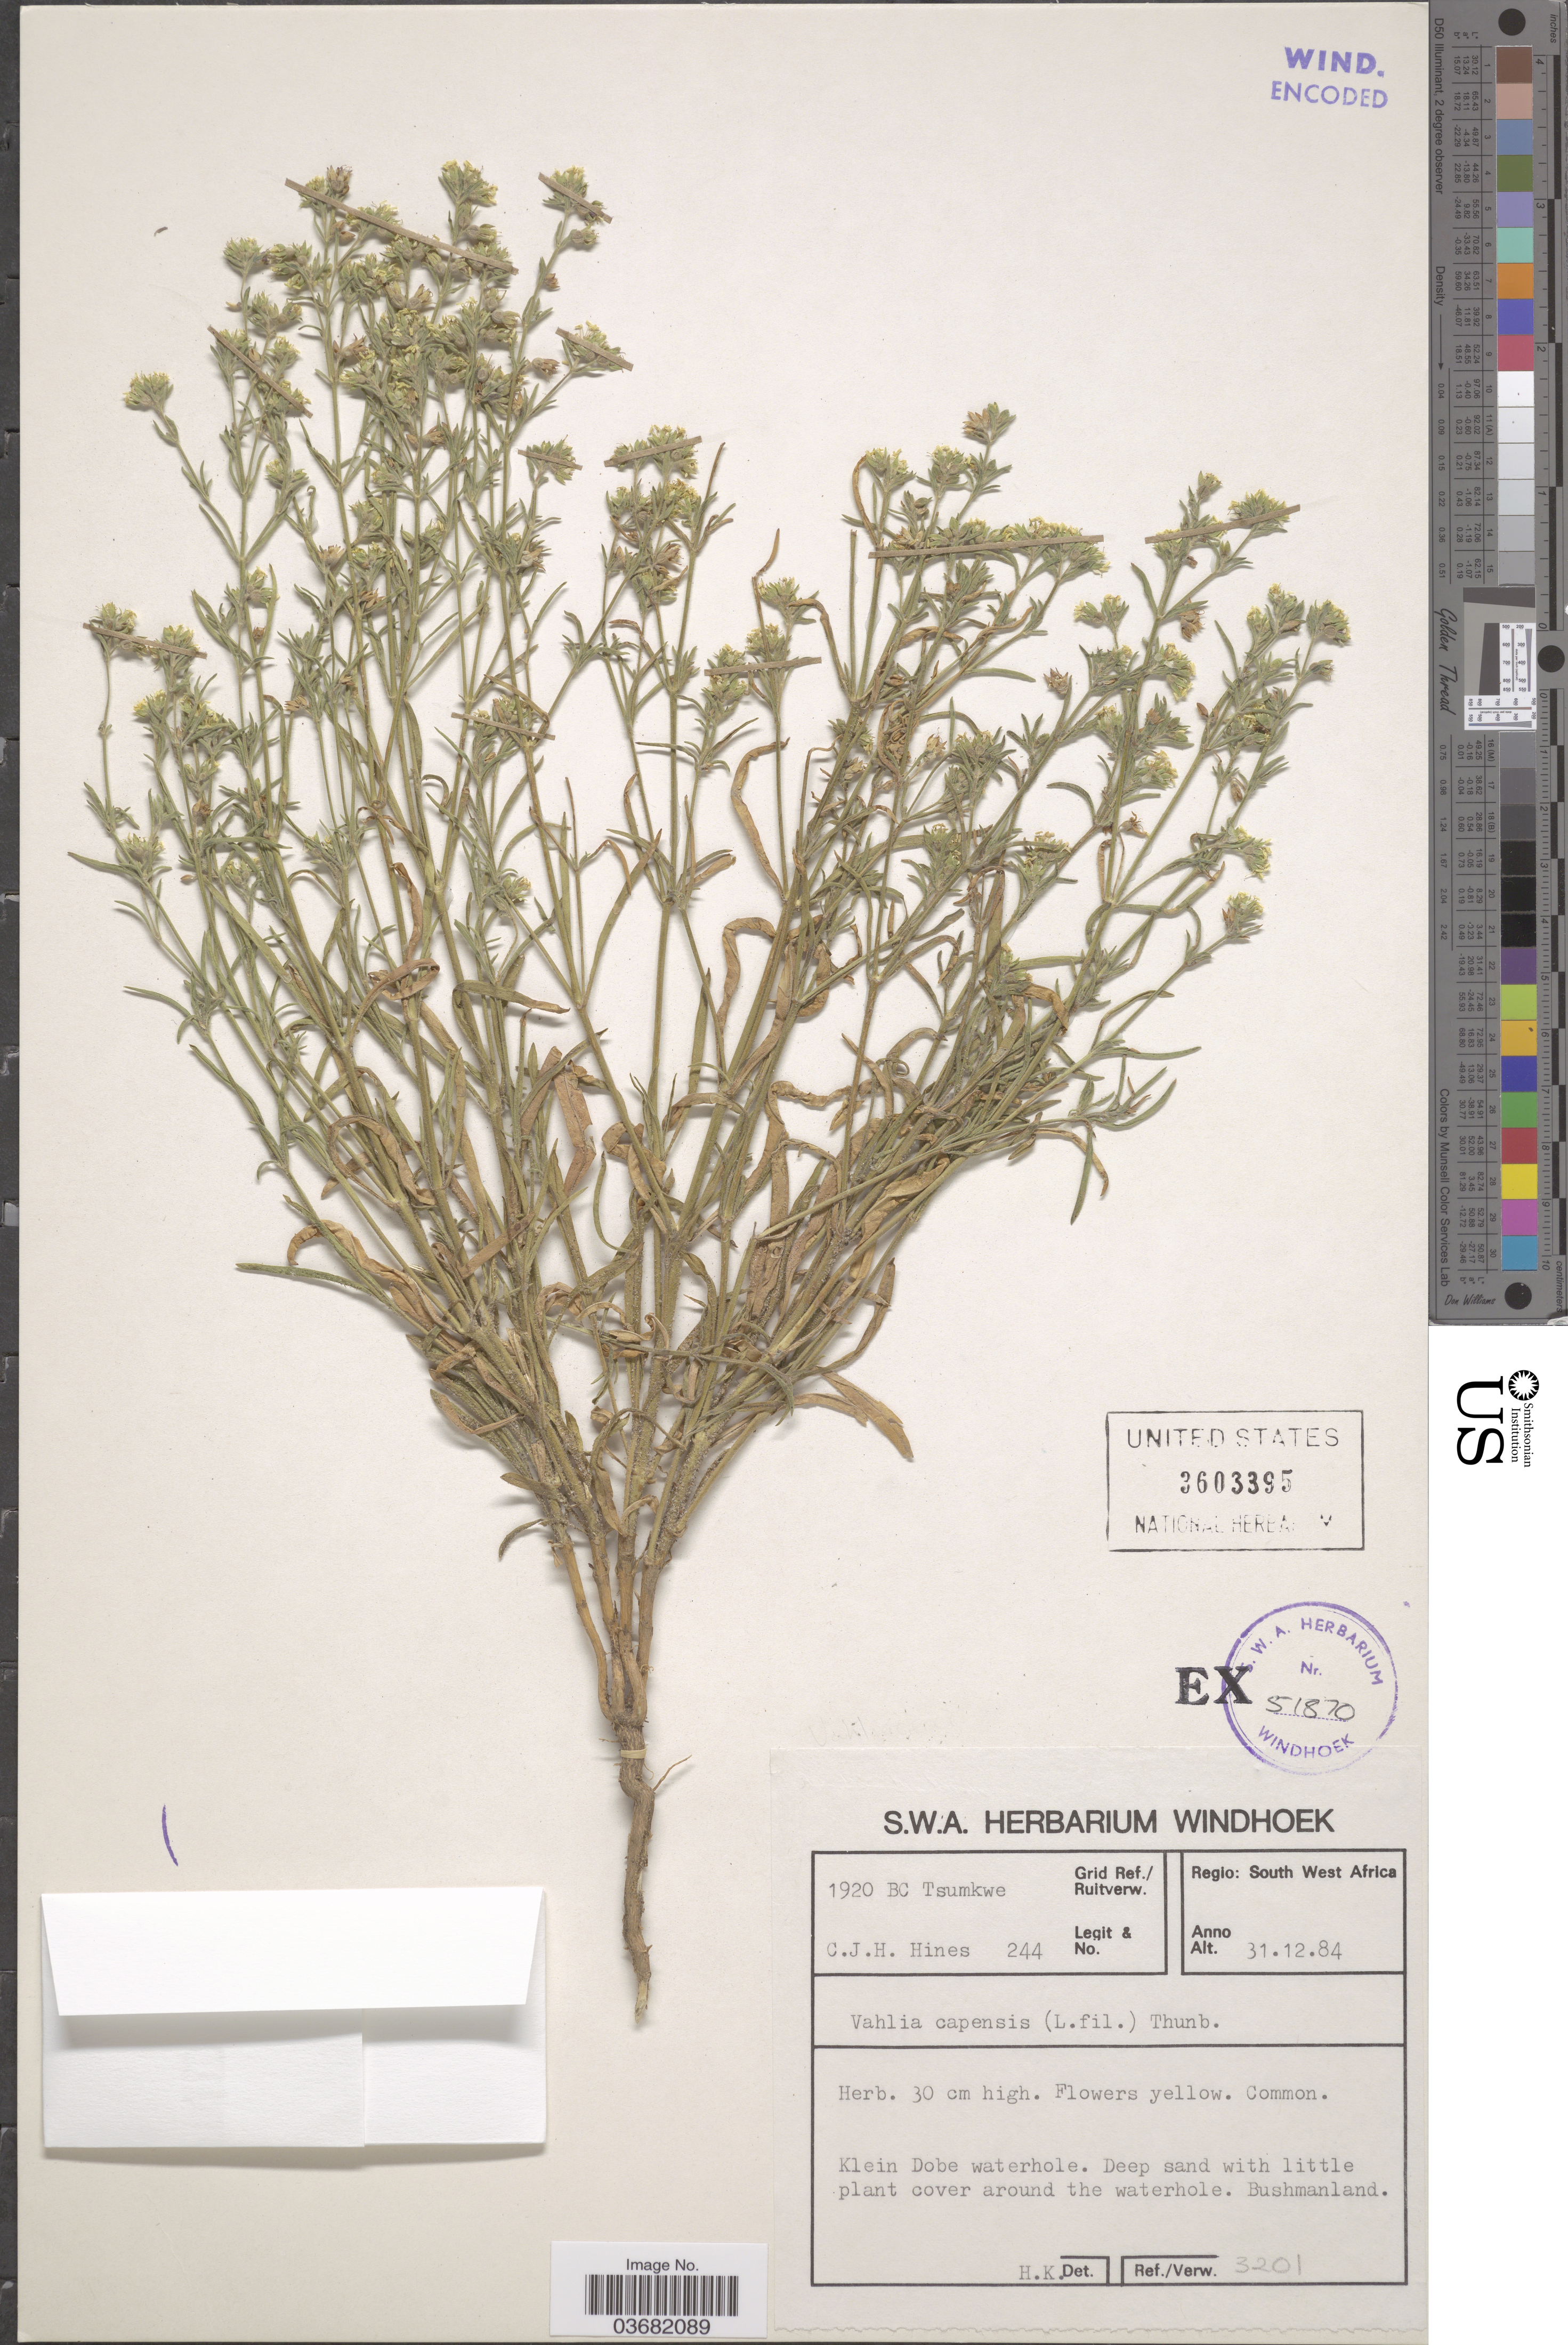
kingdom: Plantae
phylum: Tracheophyta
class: Magnoliopsida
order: Vahliales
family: Vahliaceae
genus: Vahlia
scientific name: Vahlia capensis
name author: (L. f.) Thunb.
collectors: C. Hines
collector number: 244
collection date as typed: Transcribed d/m/y: 31/12/84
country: Namibia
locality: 1920 BC Tsumkwe Grid Ref./Ruitverw. Regio: South West Africa. Klein Dobe waterhole. Bushmanland.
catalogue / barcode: US 3603395